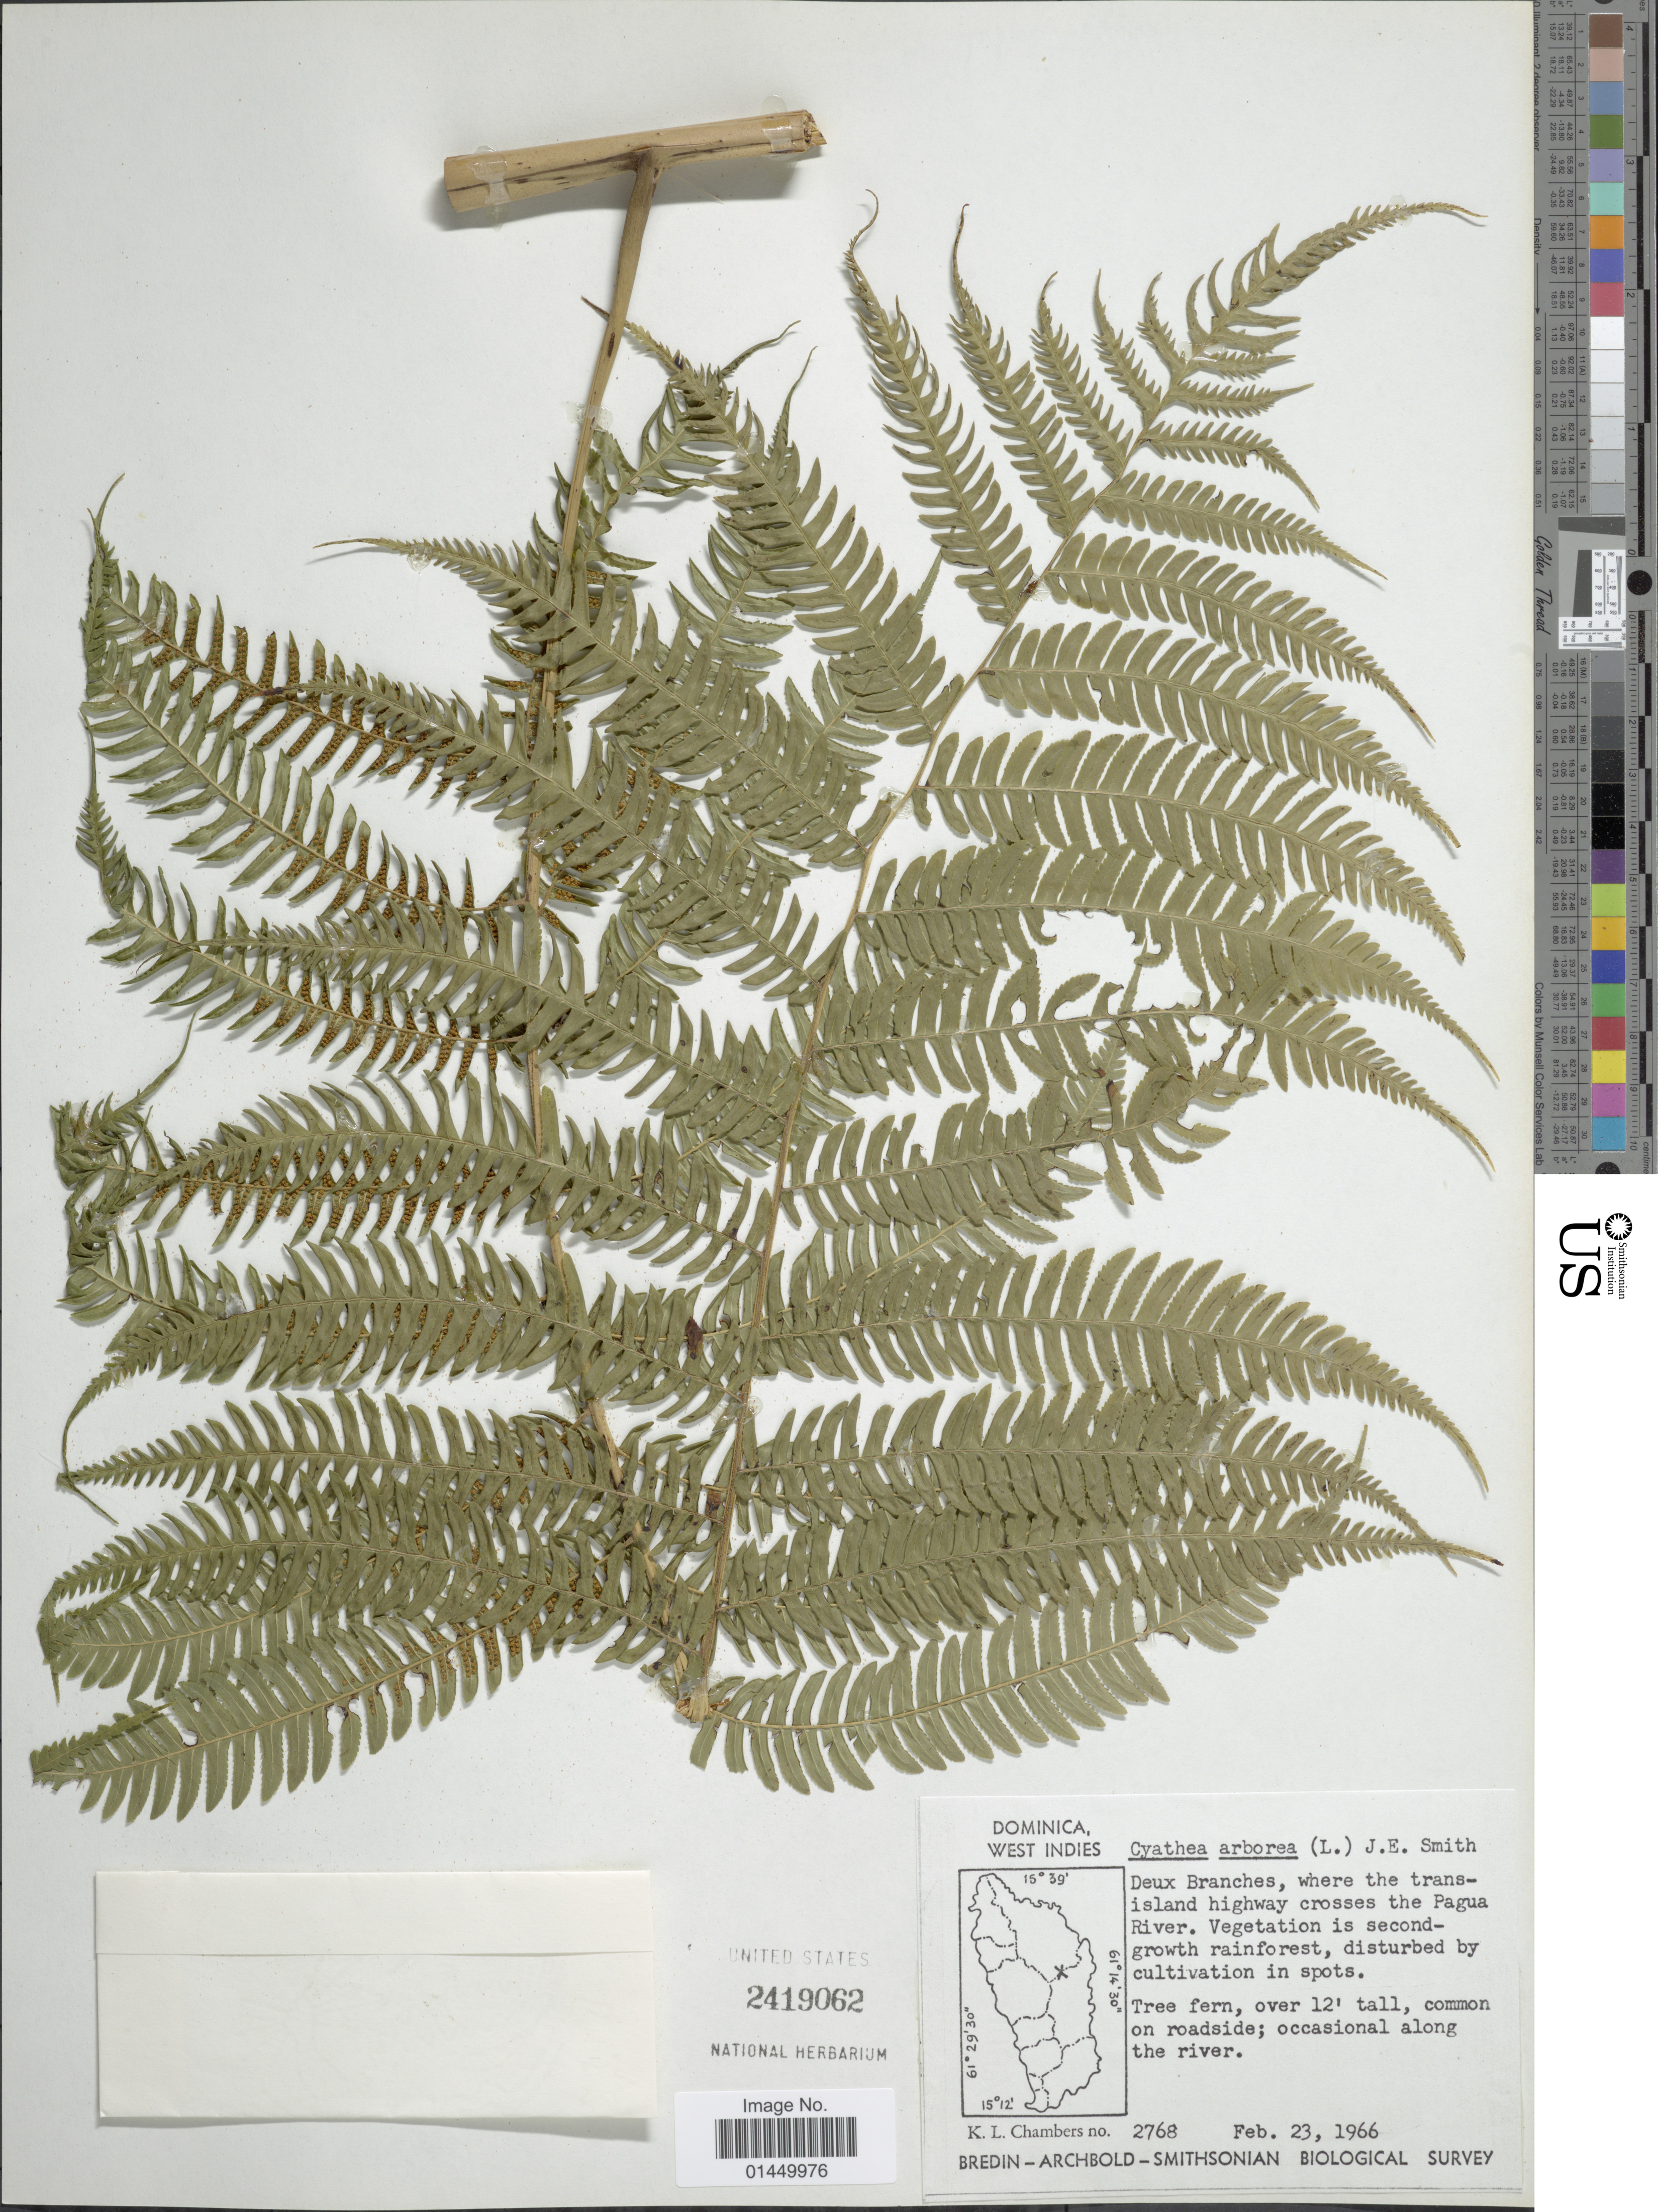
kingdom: Plantae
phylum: Tracheophyta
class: Polypodiopsida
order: Cyatheales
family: Cyatheaceae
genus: Cyathea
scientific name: Cyathea arborea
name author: (L.) Sm.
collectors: K. Chambers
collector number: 2768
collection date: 1966-02-23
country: Dominica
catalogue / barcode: US 2419062